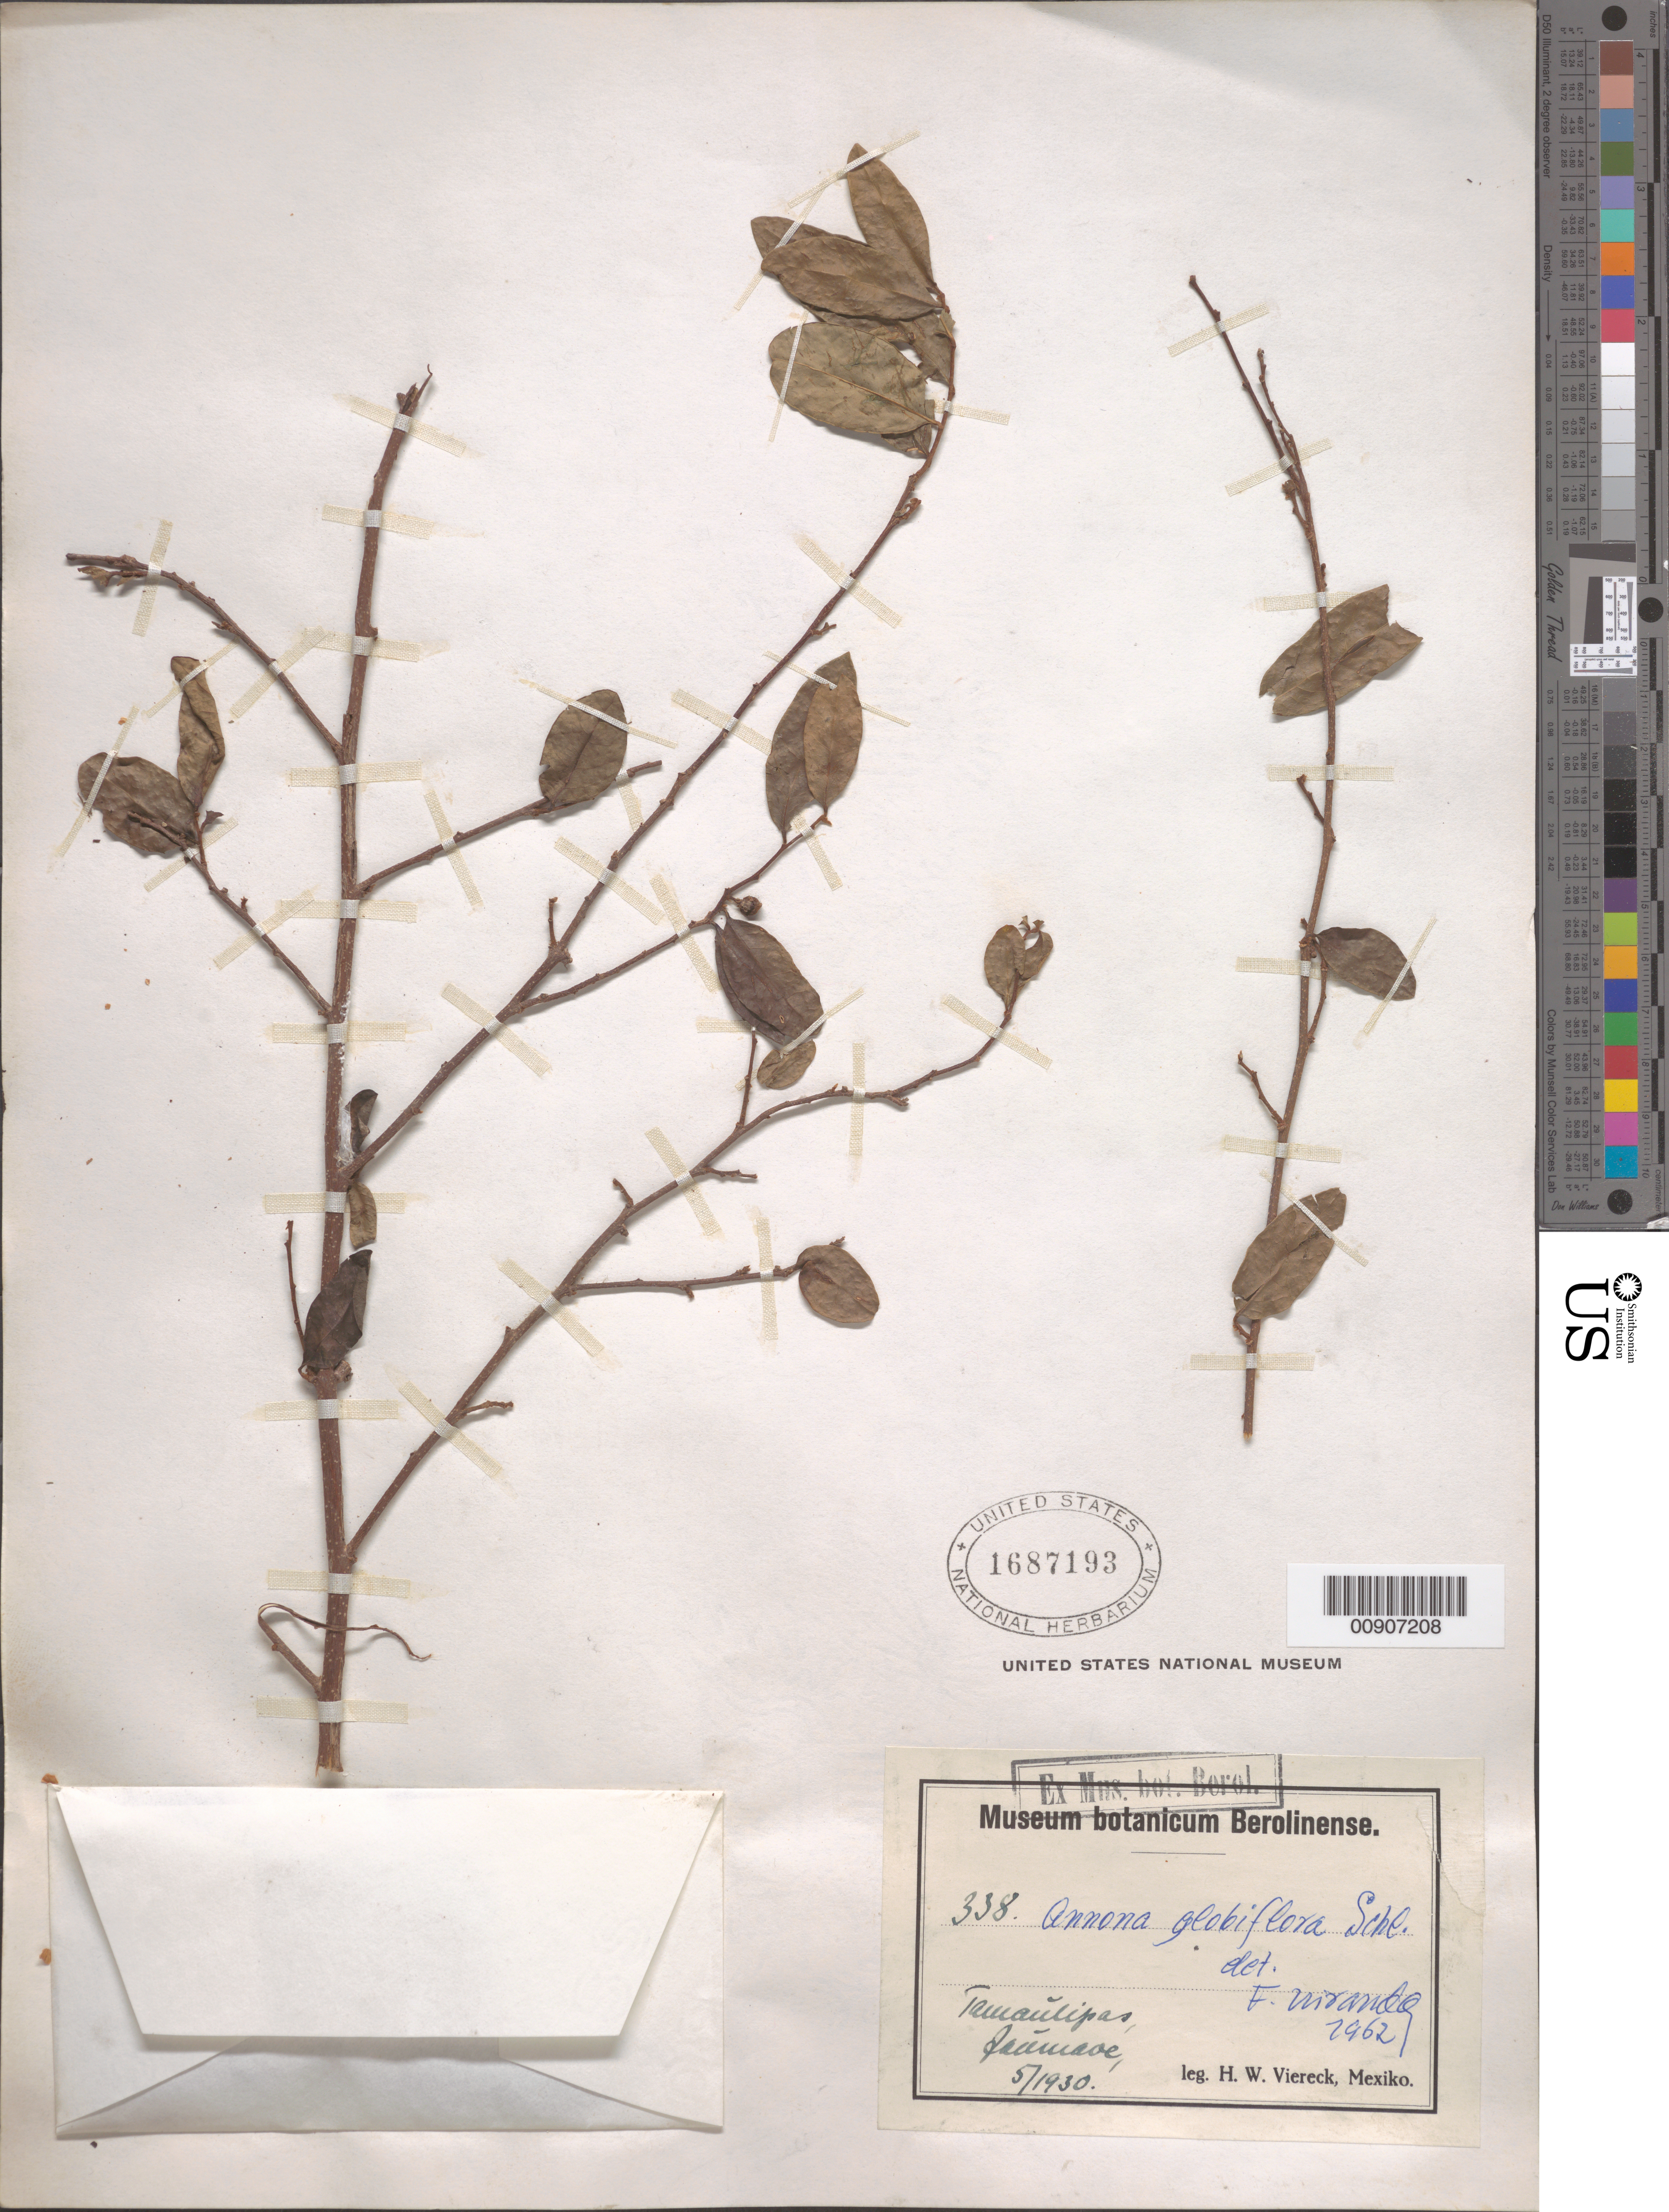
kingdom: Plantae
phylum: Tracheophyta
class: Magnoliopsida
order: Magnoliales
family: Annonaceae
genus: Annona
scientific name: Annona globiflora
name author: Schltdl.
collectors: H. W. Viereck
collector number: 338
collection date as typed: May 1930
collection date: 1930-05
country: Mexico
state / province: Tamaulipas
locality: Jaumave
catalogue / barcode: US 1687193